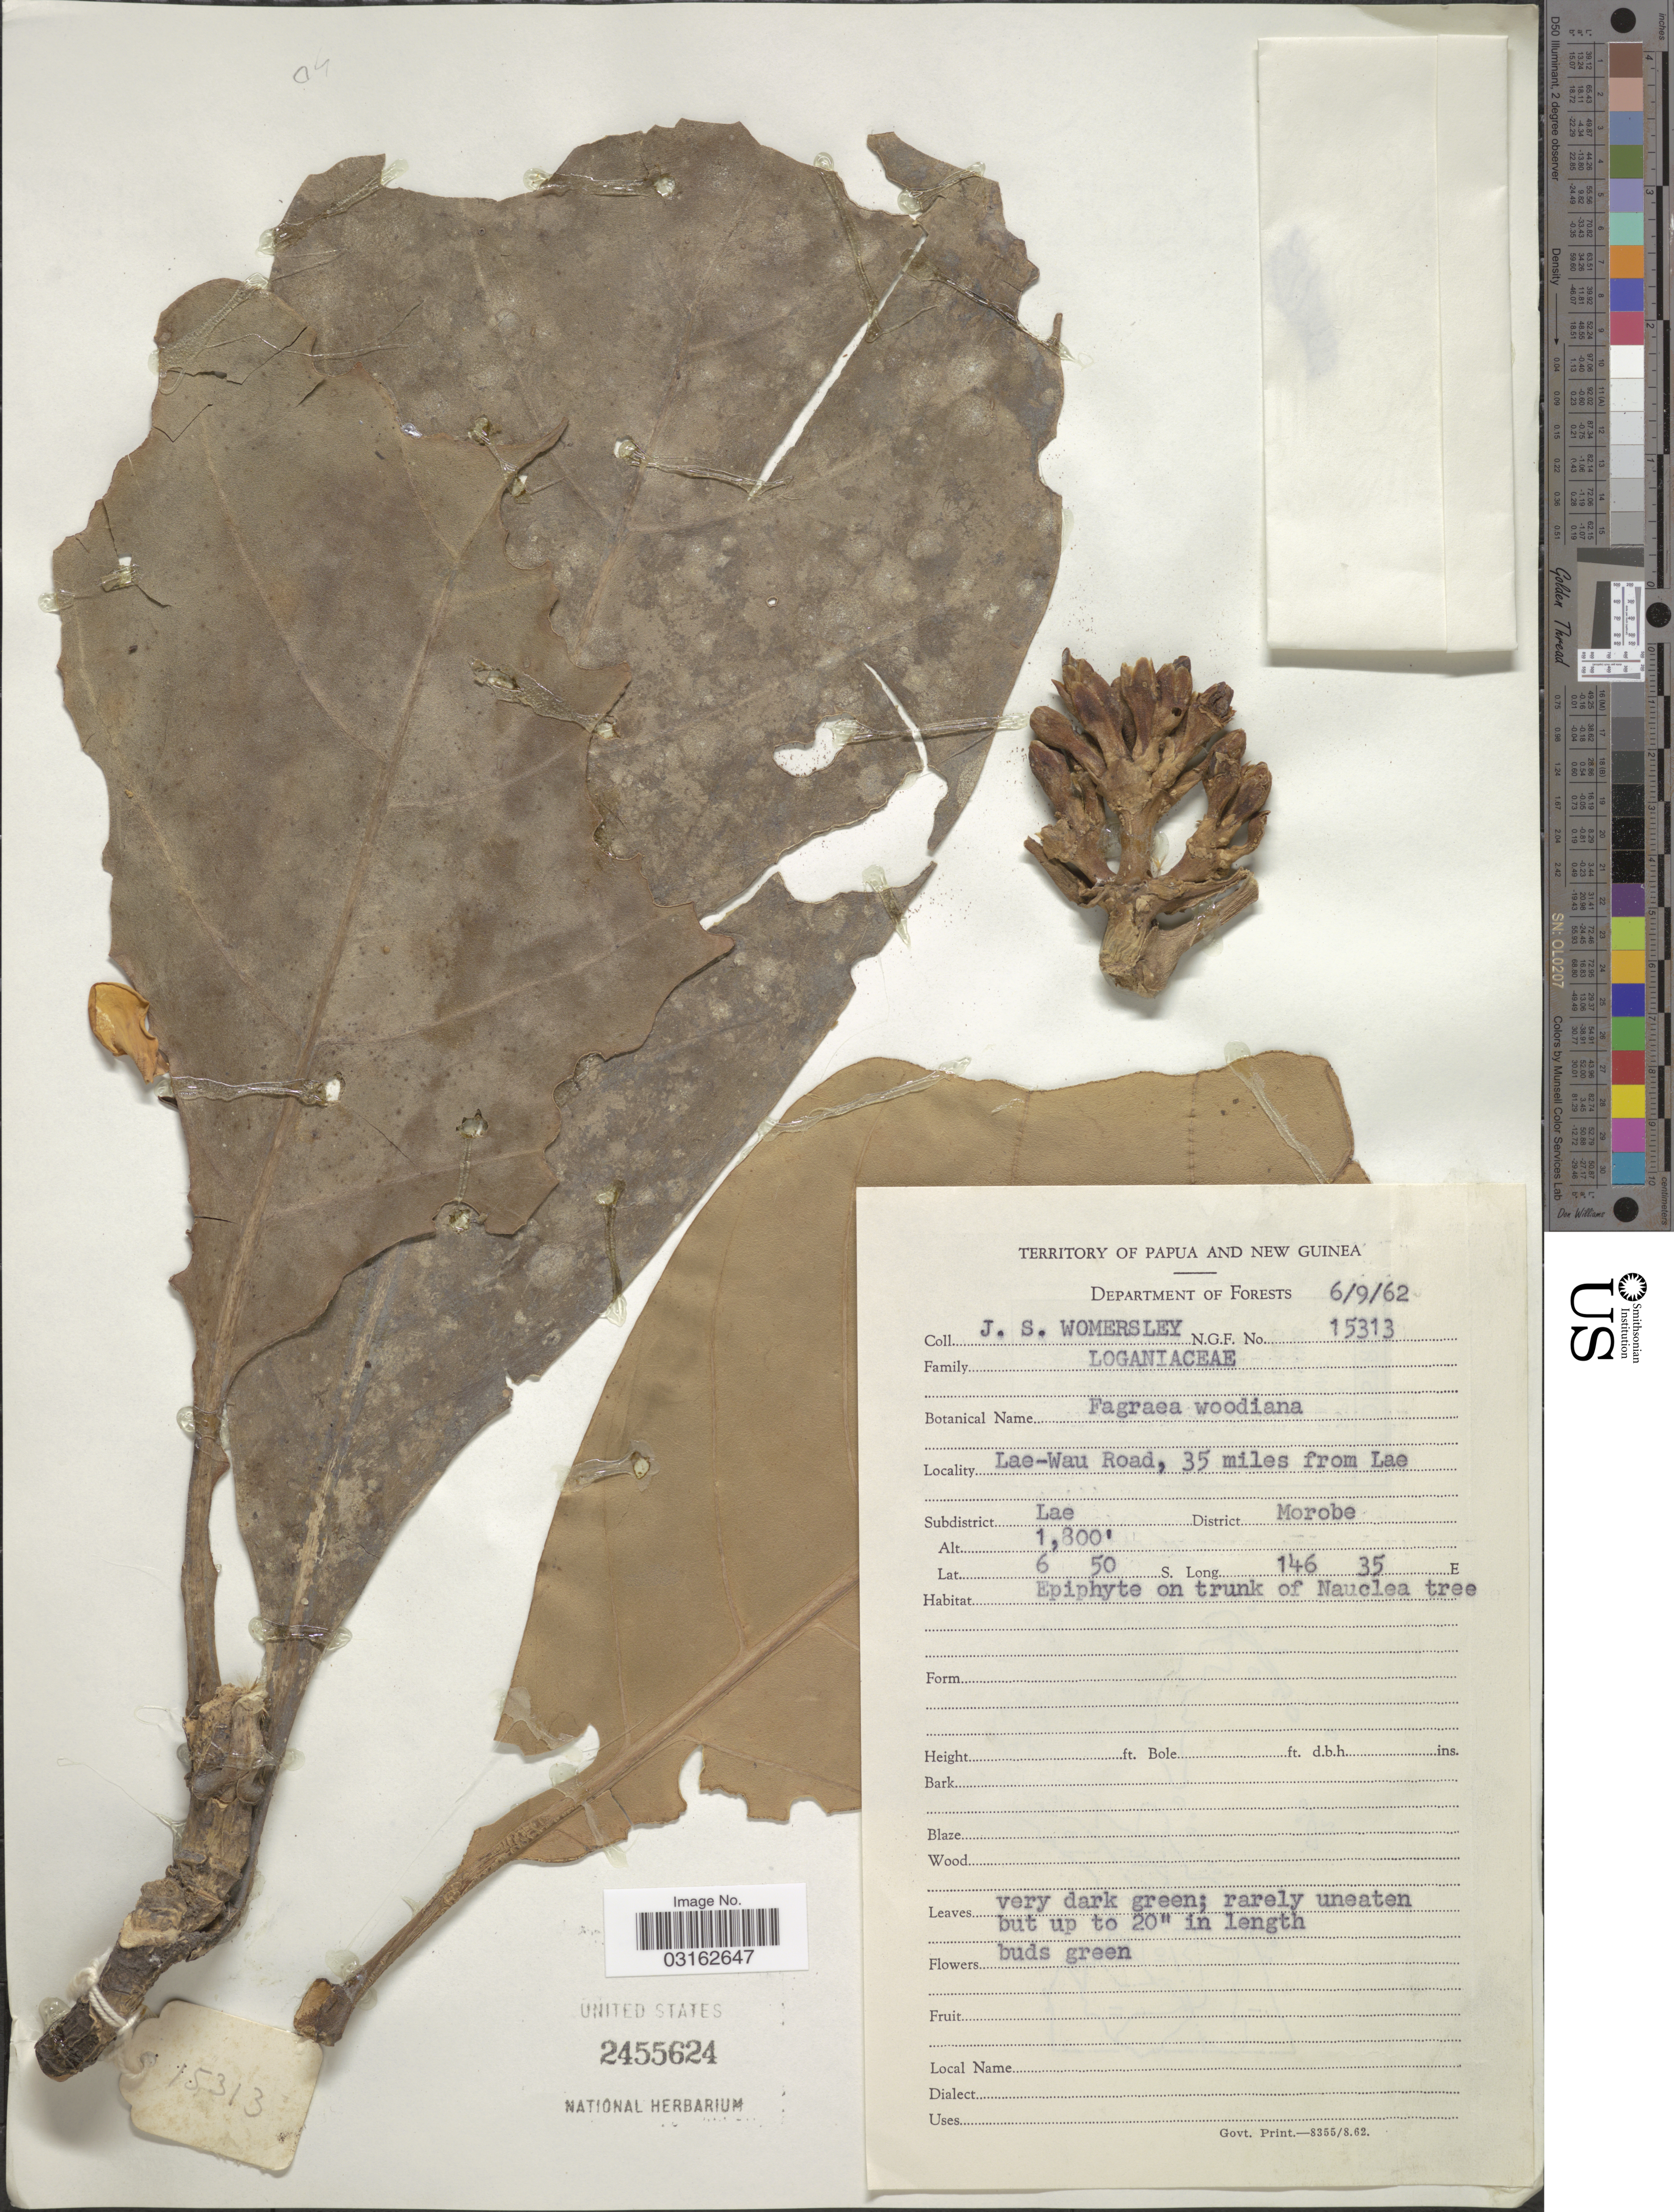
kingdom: Plantae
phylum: Tracheophyta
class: Magnoliopsida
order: Gentianales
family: Gentianaceae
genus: Fagraea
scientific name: Fagraea woodiana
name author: F. Muell.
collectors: J. S. Womersley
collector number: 15313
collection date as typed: Transcribed d/m/y: 6/9/62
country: Papua New Guinea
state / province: Morobe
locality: Territory of Papua and New Guinea. Lae-Wau Road, 35 miles from Lae, Subdistrict Lae, District Morobe.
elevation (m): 549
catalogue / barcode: US 2455624